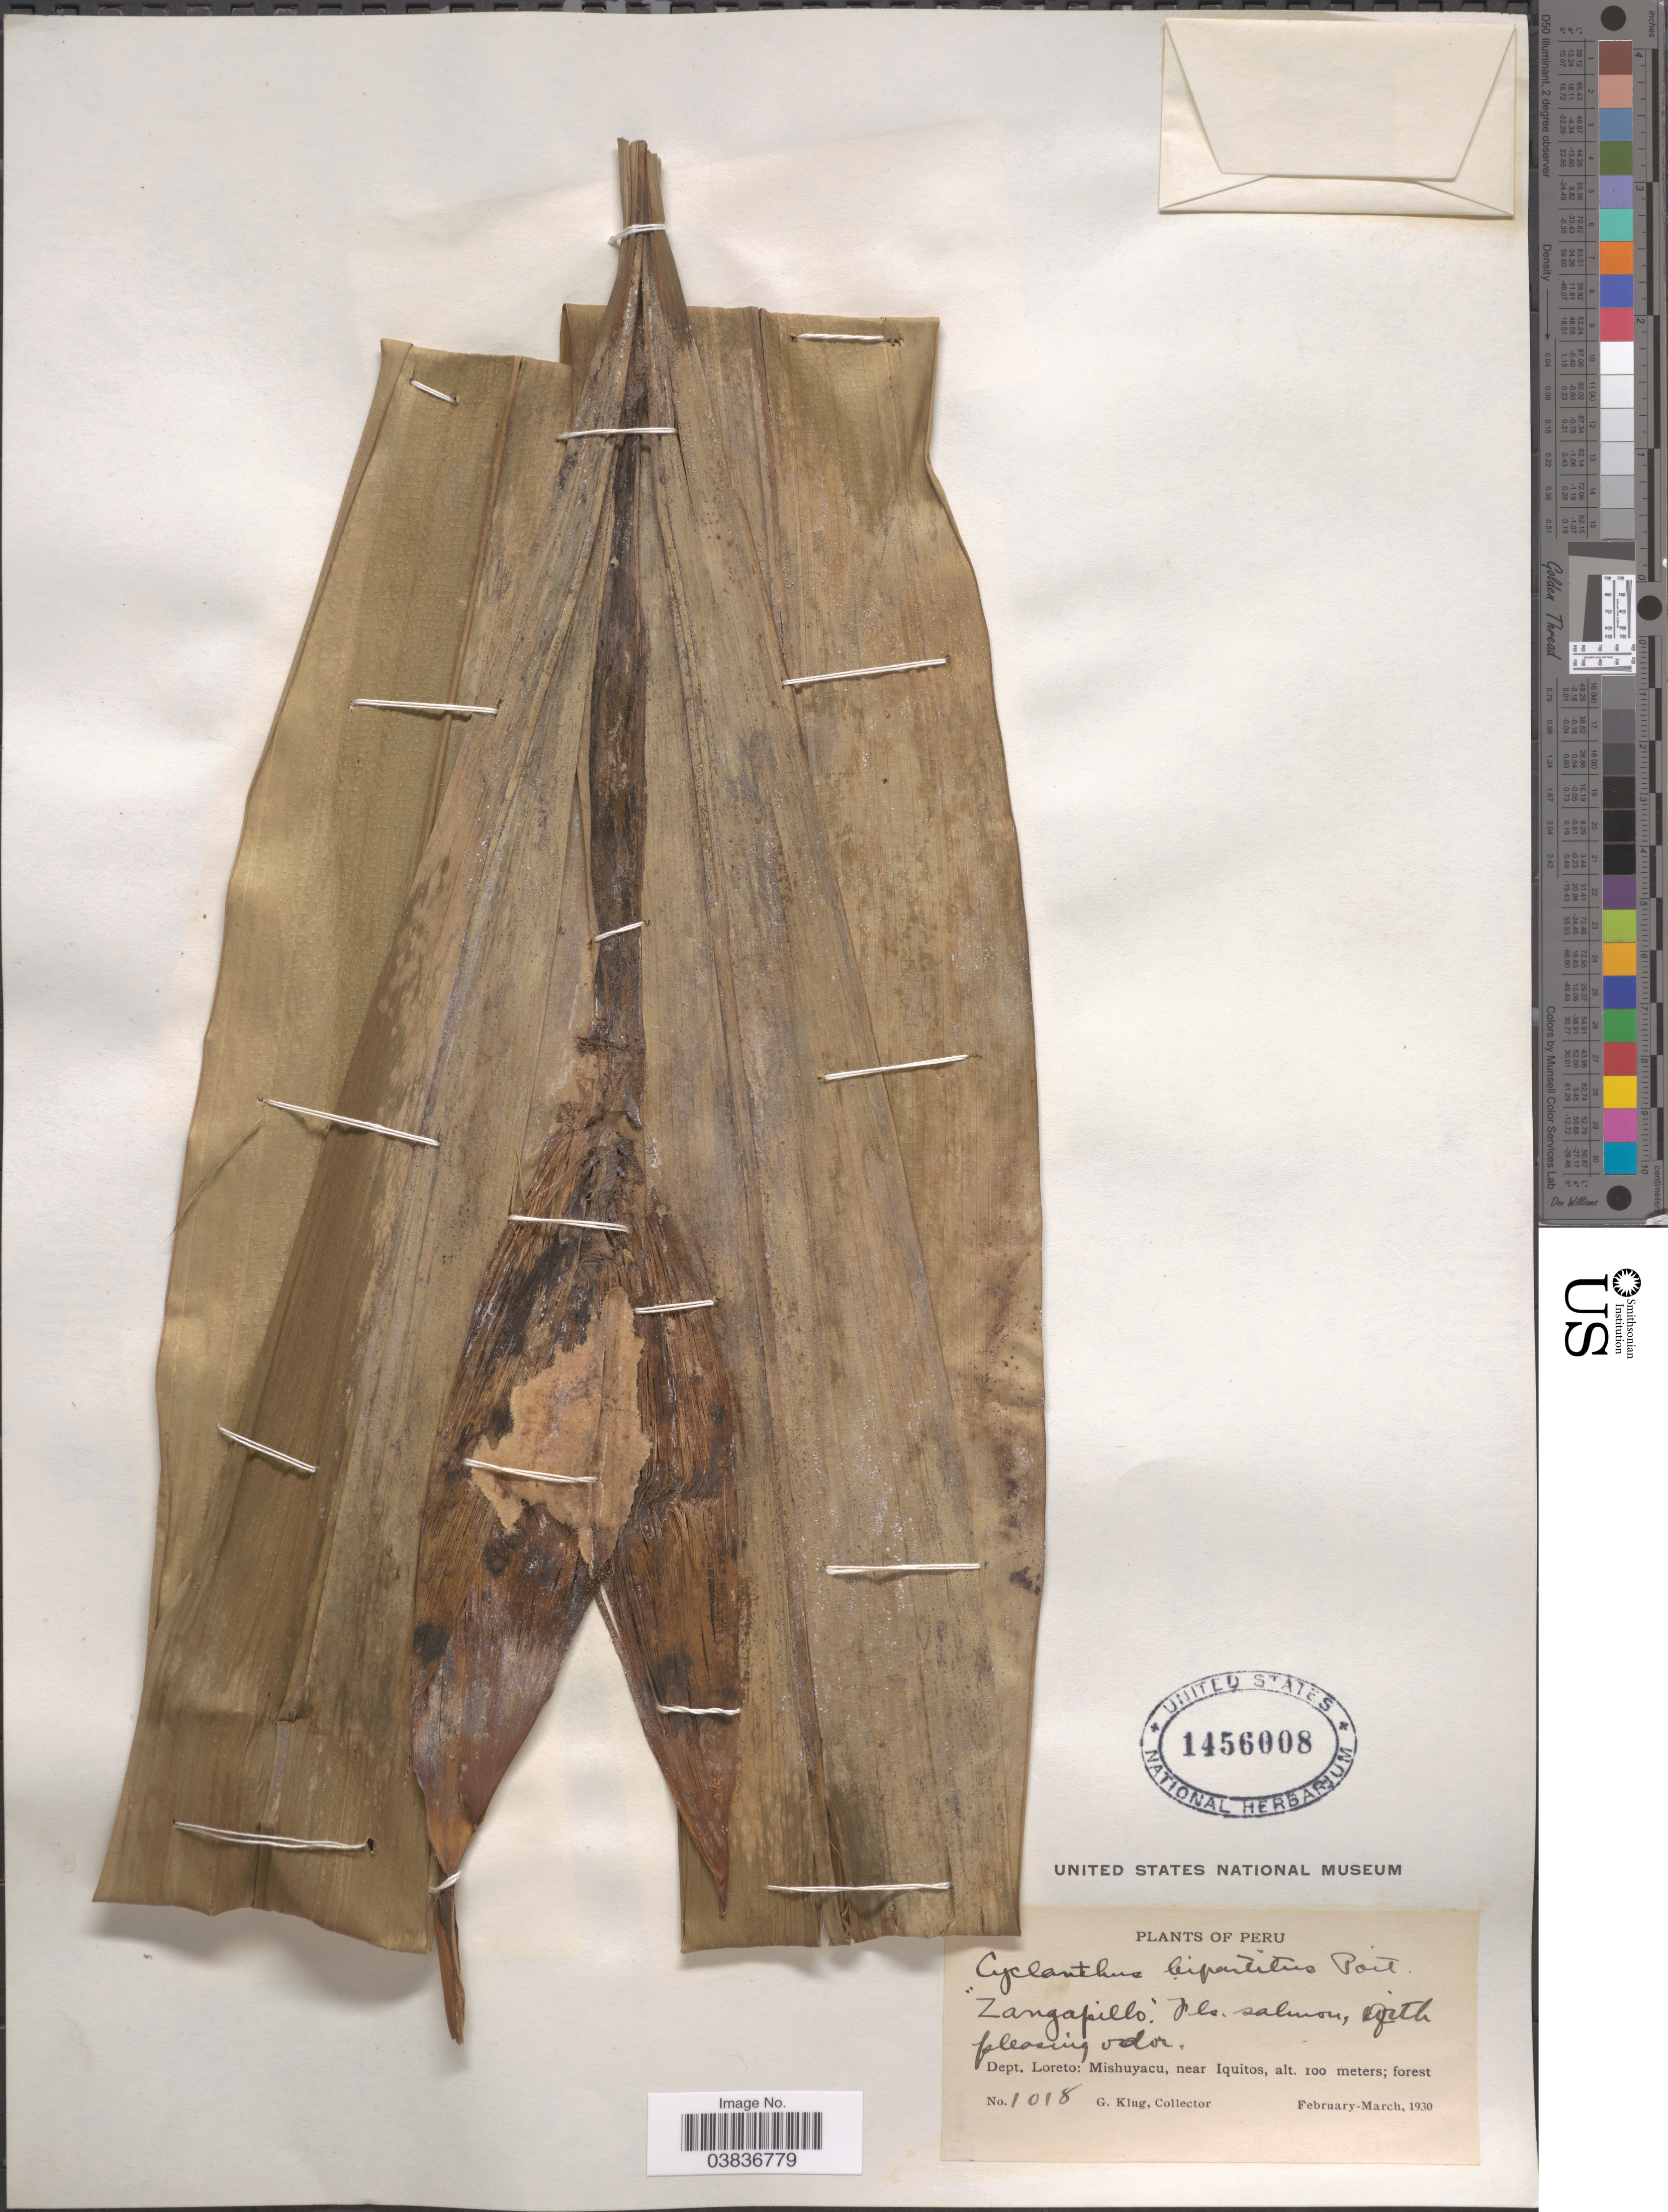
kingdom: Plantae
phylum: Tracheophyta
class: Liliopsida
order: Pandanales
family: Cyclanthaceae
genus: Cyclanthus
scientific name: Cyclanthus bipartitus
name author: Poit. ex A. Rich.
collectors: G. Klug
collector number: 1018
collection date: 1930-02/1930-03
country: Peru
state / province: Loreto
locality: Dept. Loreto: Mishuyacu, near Iquitos.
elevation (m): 100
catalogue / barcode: US 1456008